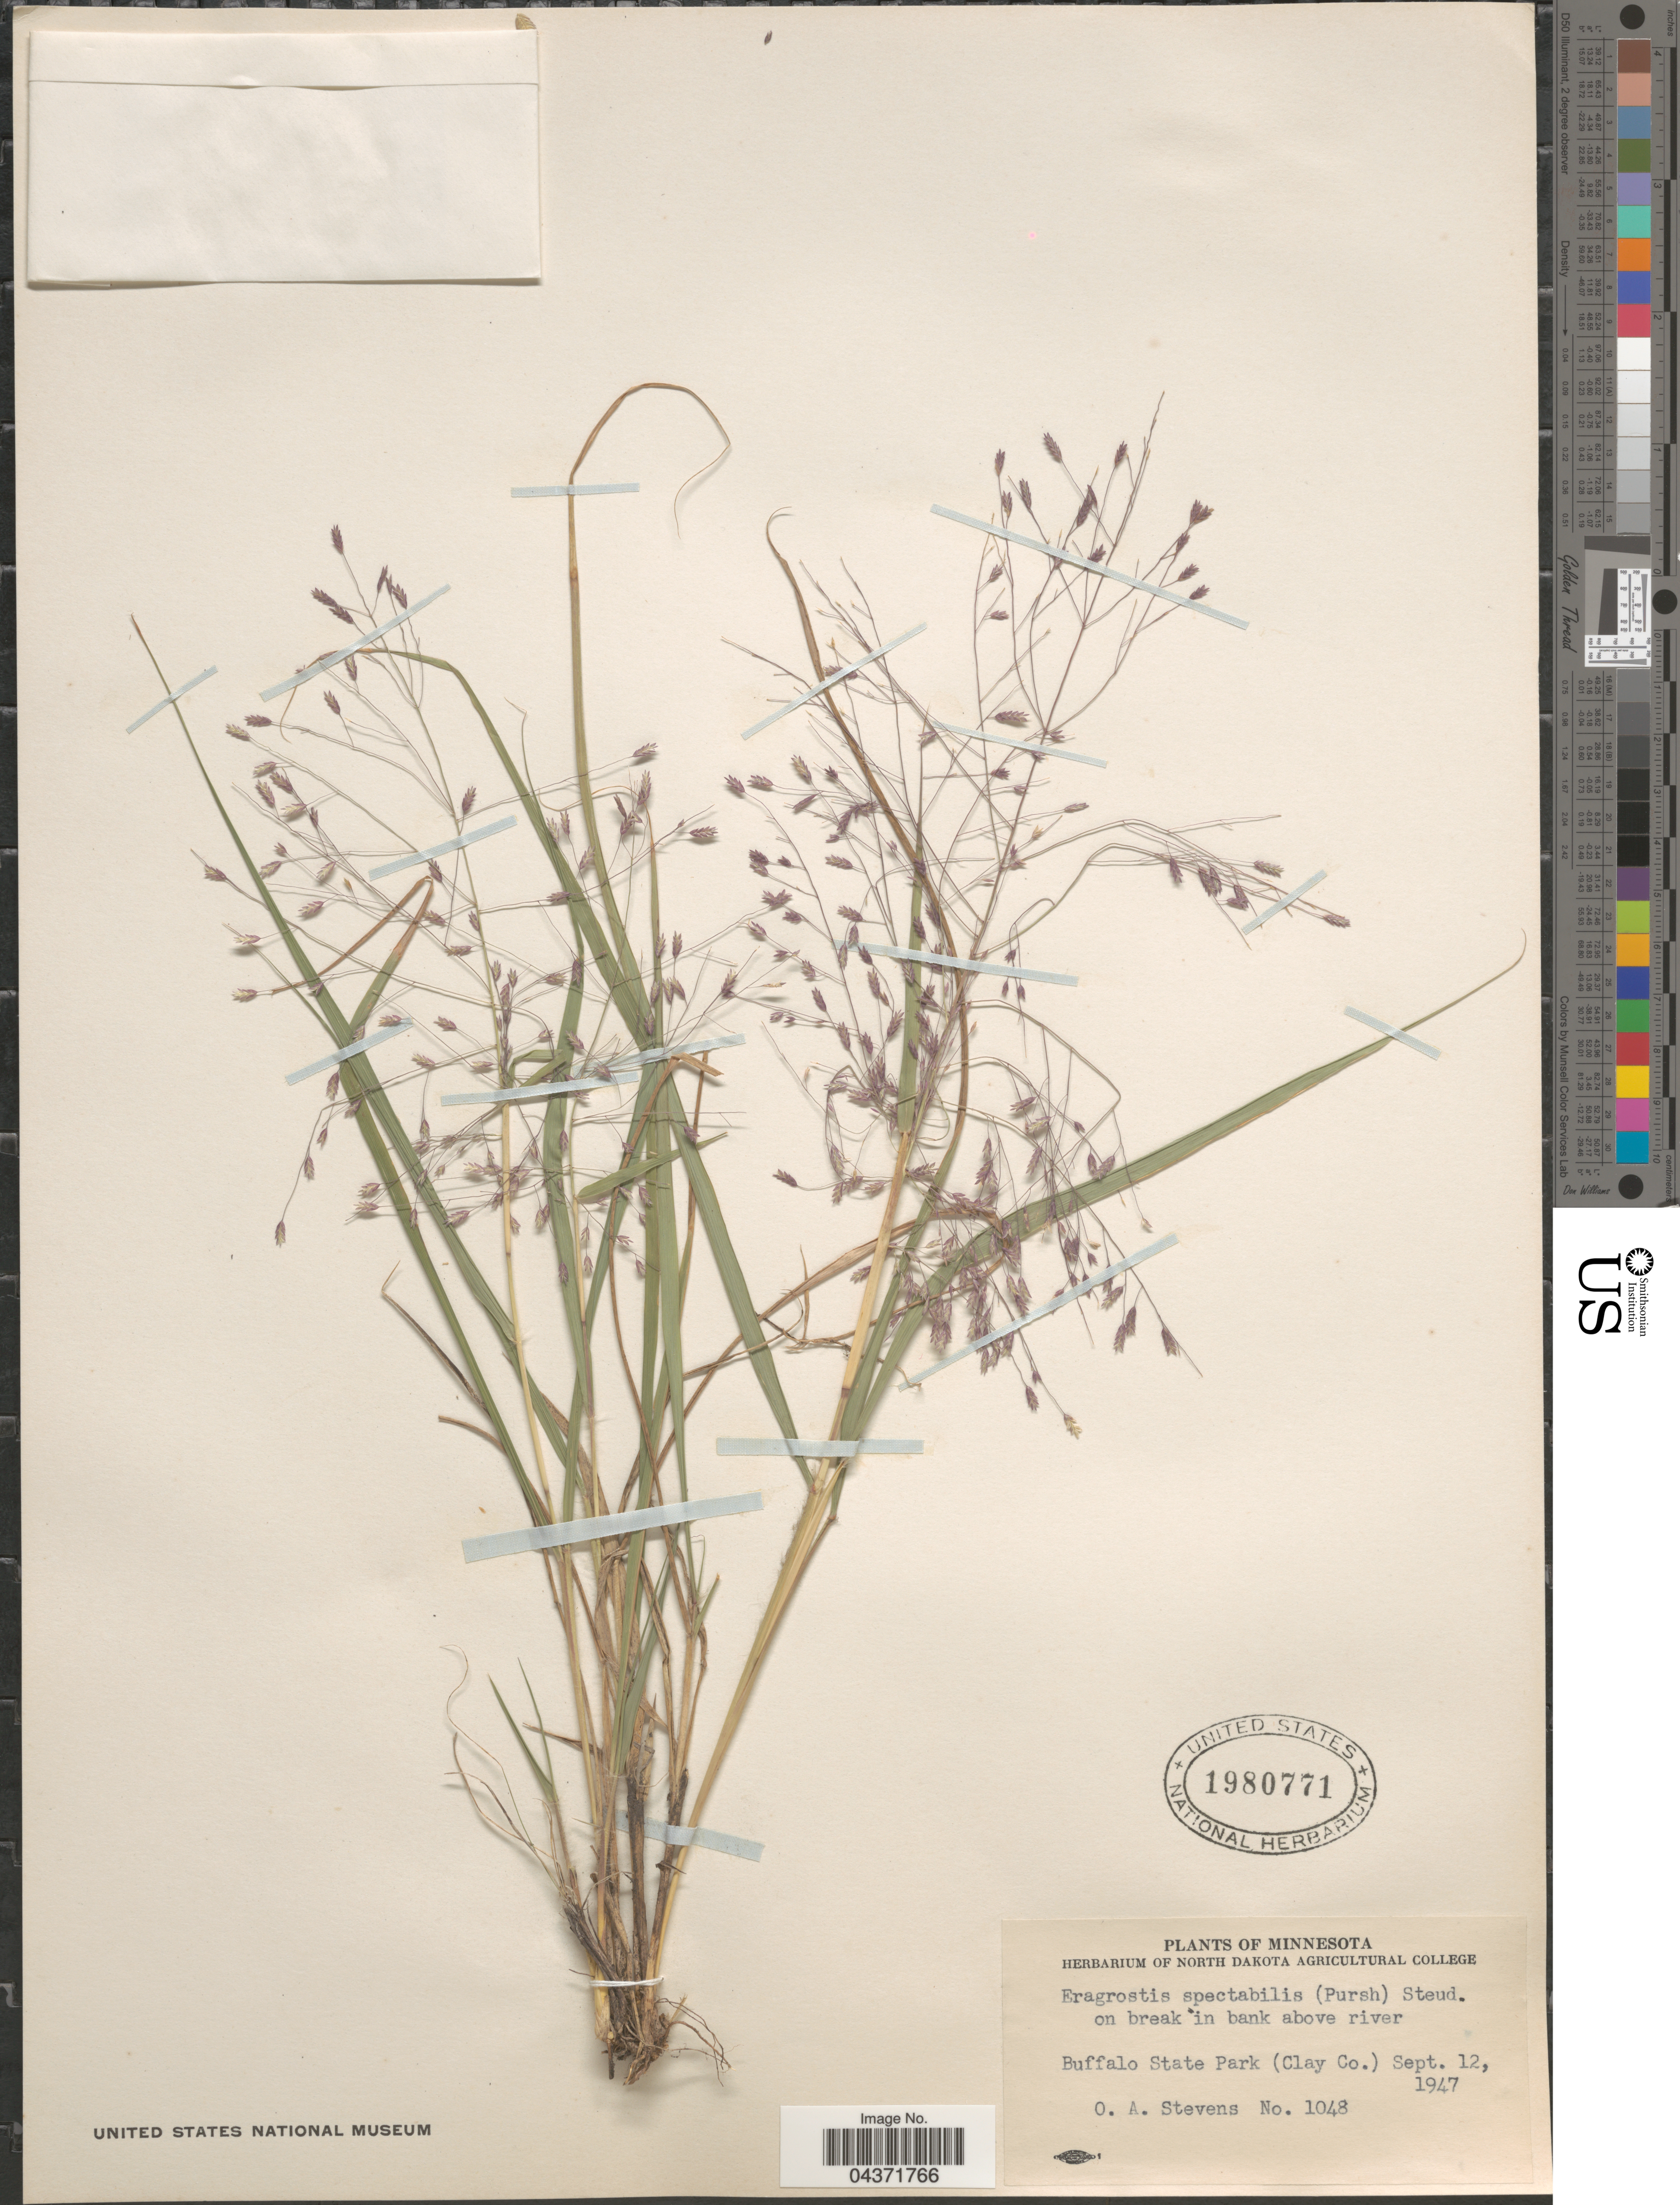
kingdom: Plantae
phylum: Tracheophyta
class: Liliopsida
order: Poales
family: Poaceae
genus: Eragrostis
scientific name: Eragrostis spectabilis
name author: (Pursh) Steud.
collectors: O. A. Stevens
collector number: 1048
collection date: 1947-09-12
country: United States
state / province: Minnesota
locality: Buffalo State Park (Clay Co.).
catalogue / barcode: US 1980771